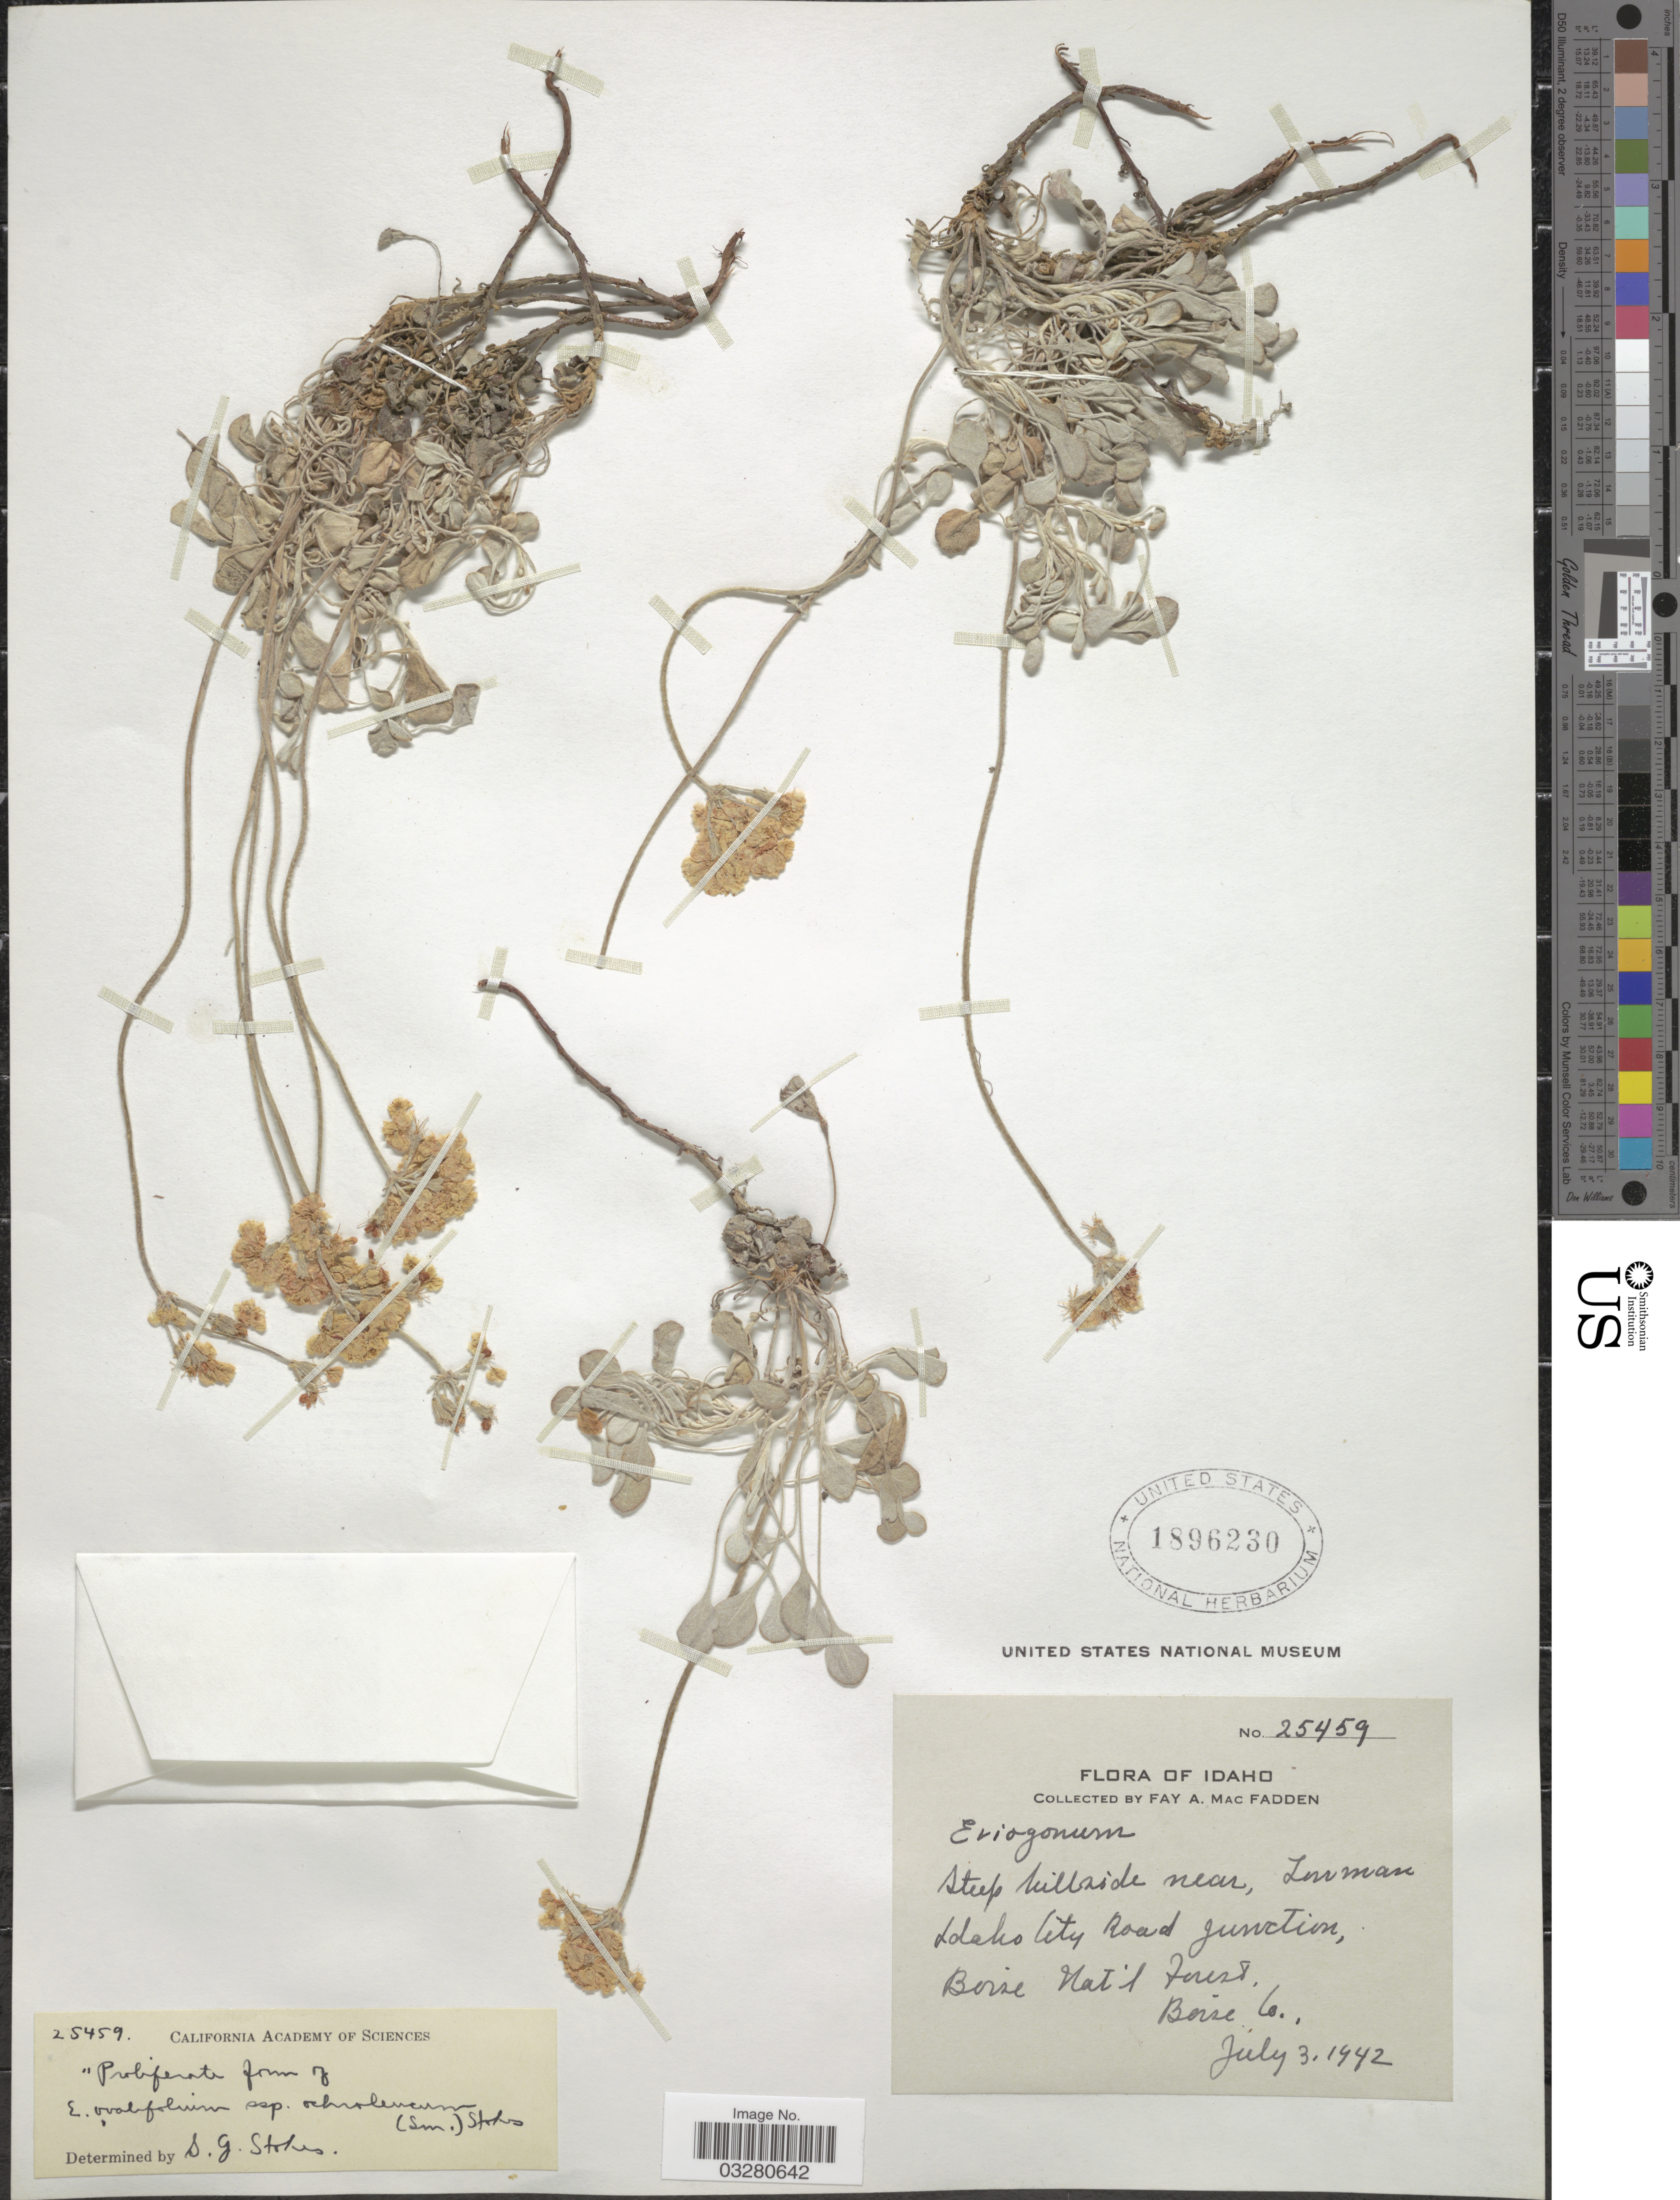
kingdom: Plantae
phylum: Tracheophyta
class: Magnoliopsida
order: Caryophyllales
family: Polygonaceae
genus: Eriogonum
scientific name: Eriogonum proliferum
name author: Torr. & A. Gray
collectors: F. MacFadden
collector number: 25459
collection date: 1942-07-03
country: United States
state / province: Idaho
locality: Steep hillside near Lowman Idaho City Road Junction, Boise Nat'l Forest. Boise Co.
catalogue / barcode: US 1896230